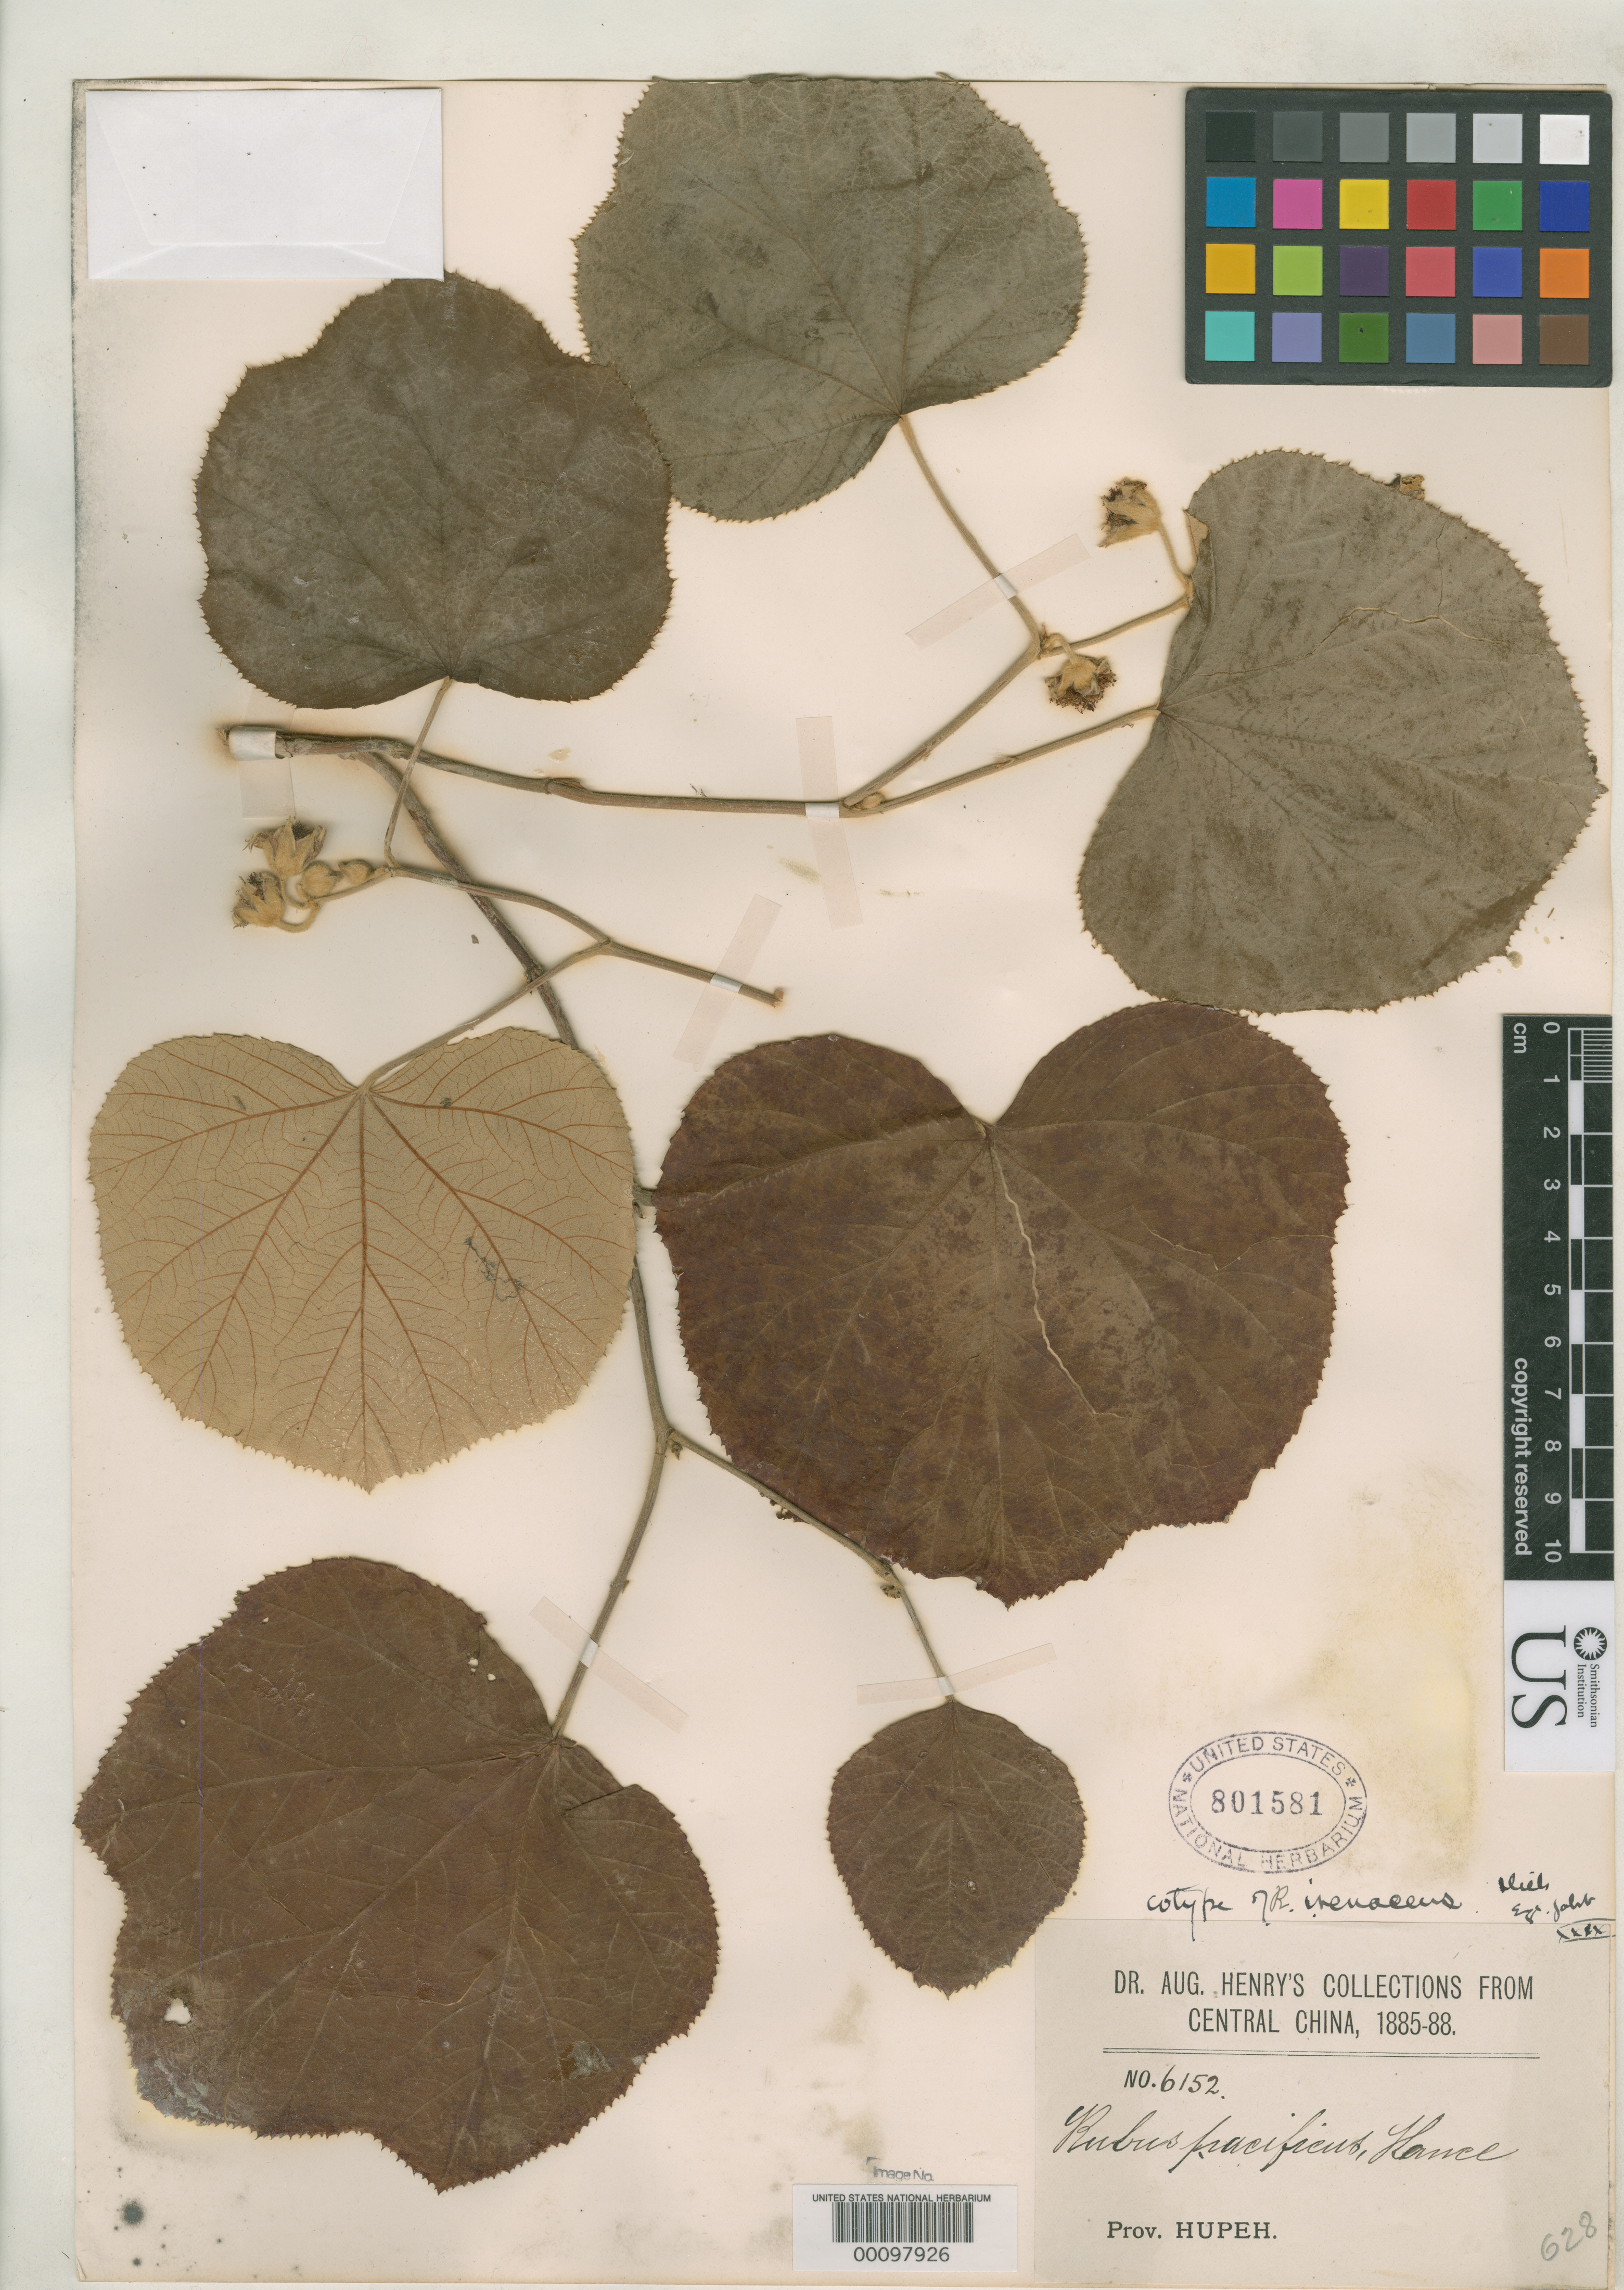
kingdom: Plantae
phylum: Tracheophyta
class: Magnoliopsida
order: Rosales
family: Rosaceae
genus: Rubus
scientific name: Rubus irenaeus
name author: Focke in Diels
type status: Isosyntype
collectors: A. Henry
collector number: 6152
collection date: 1885/1888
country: China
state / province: Hubei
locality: Central China. Prov. Hupeh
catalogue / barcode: US 801581